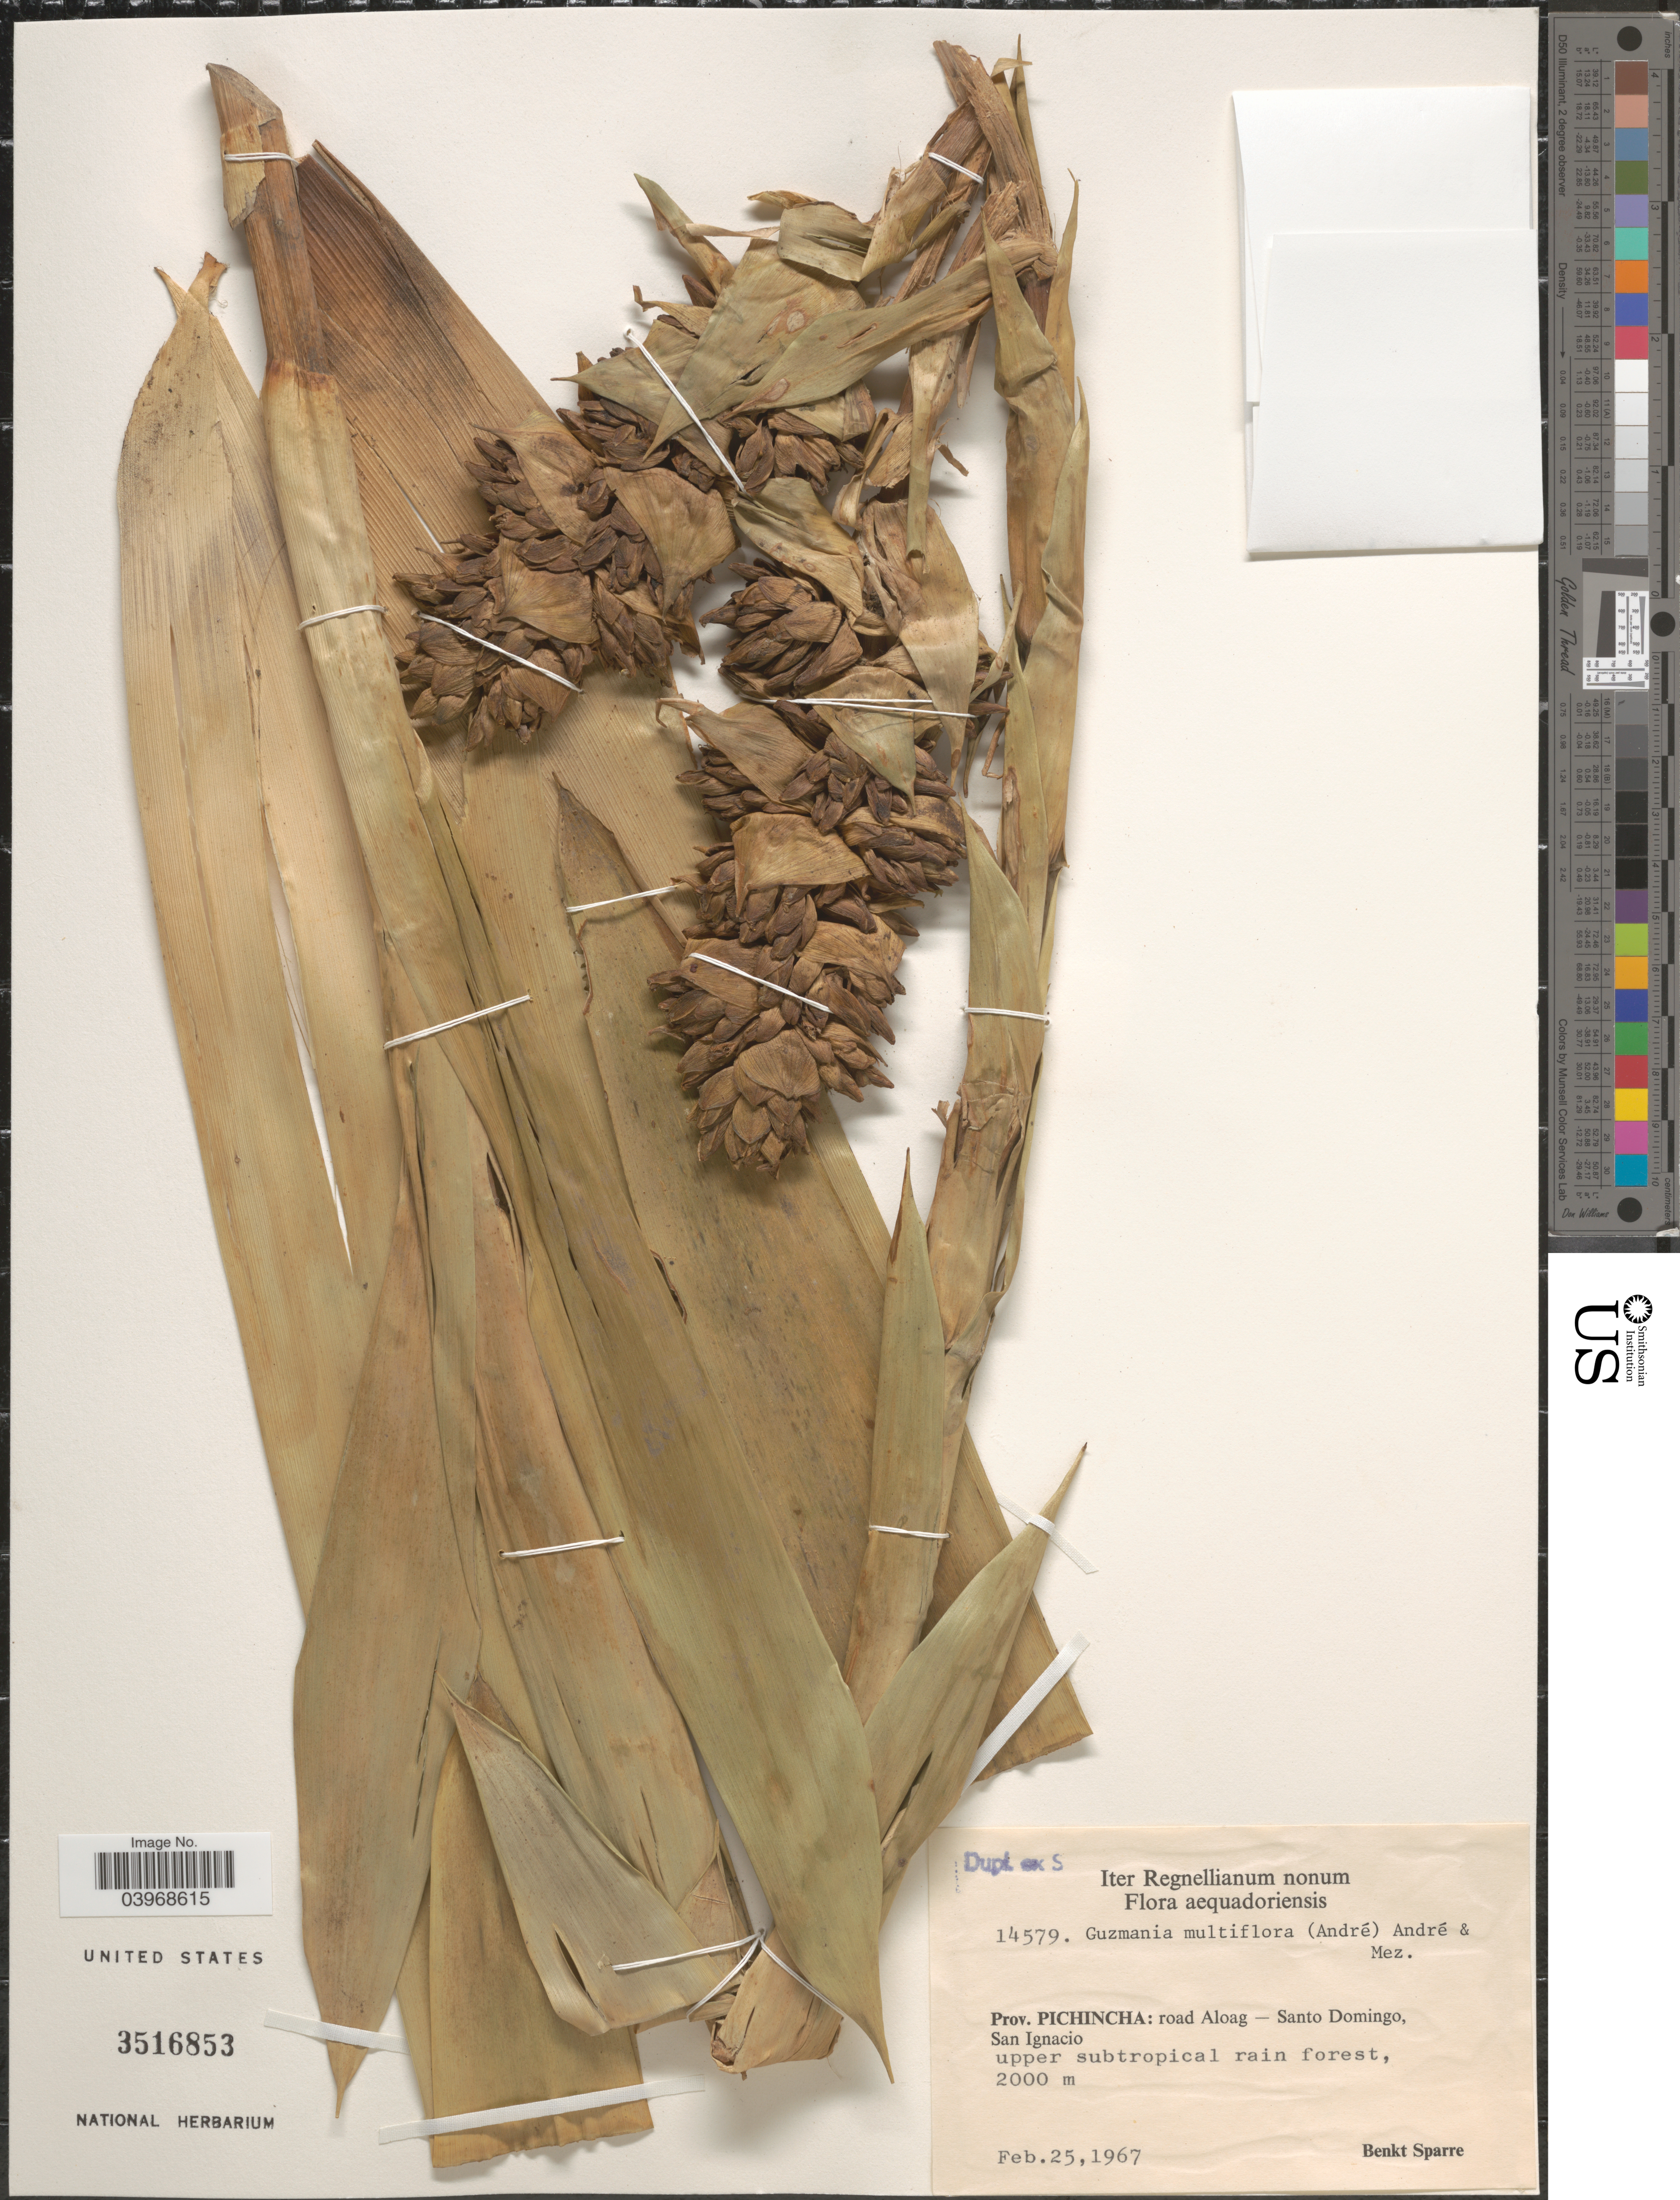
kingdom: Plantae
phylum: Tracheophyta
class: Liliopsida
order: Poales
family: Bromeliaceae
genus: Guzmania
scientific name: Guzmania multiflora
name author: (André) André ex Mez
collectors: B. Sparre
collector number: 14579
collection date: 1967-02-25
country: Ecuador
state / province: Pichincha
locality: Road Aloag - Santo Domingo, San Ignacio. Upper subtropical rain forest.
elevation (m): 2000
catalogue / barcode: US 3516853